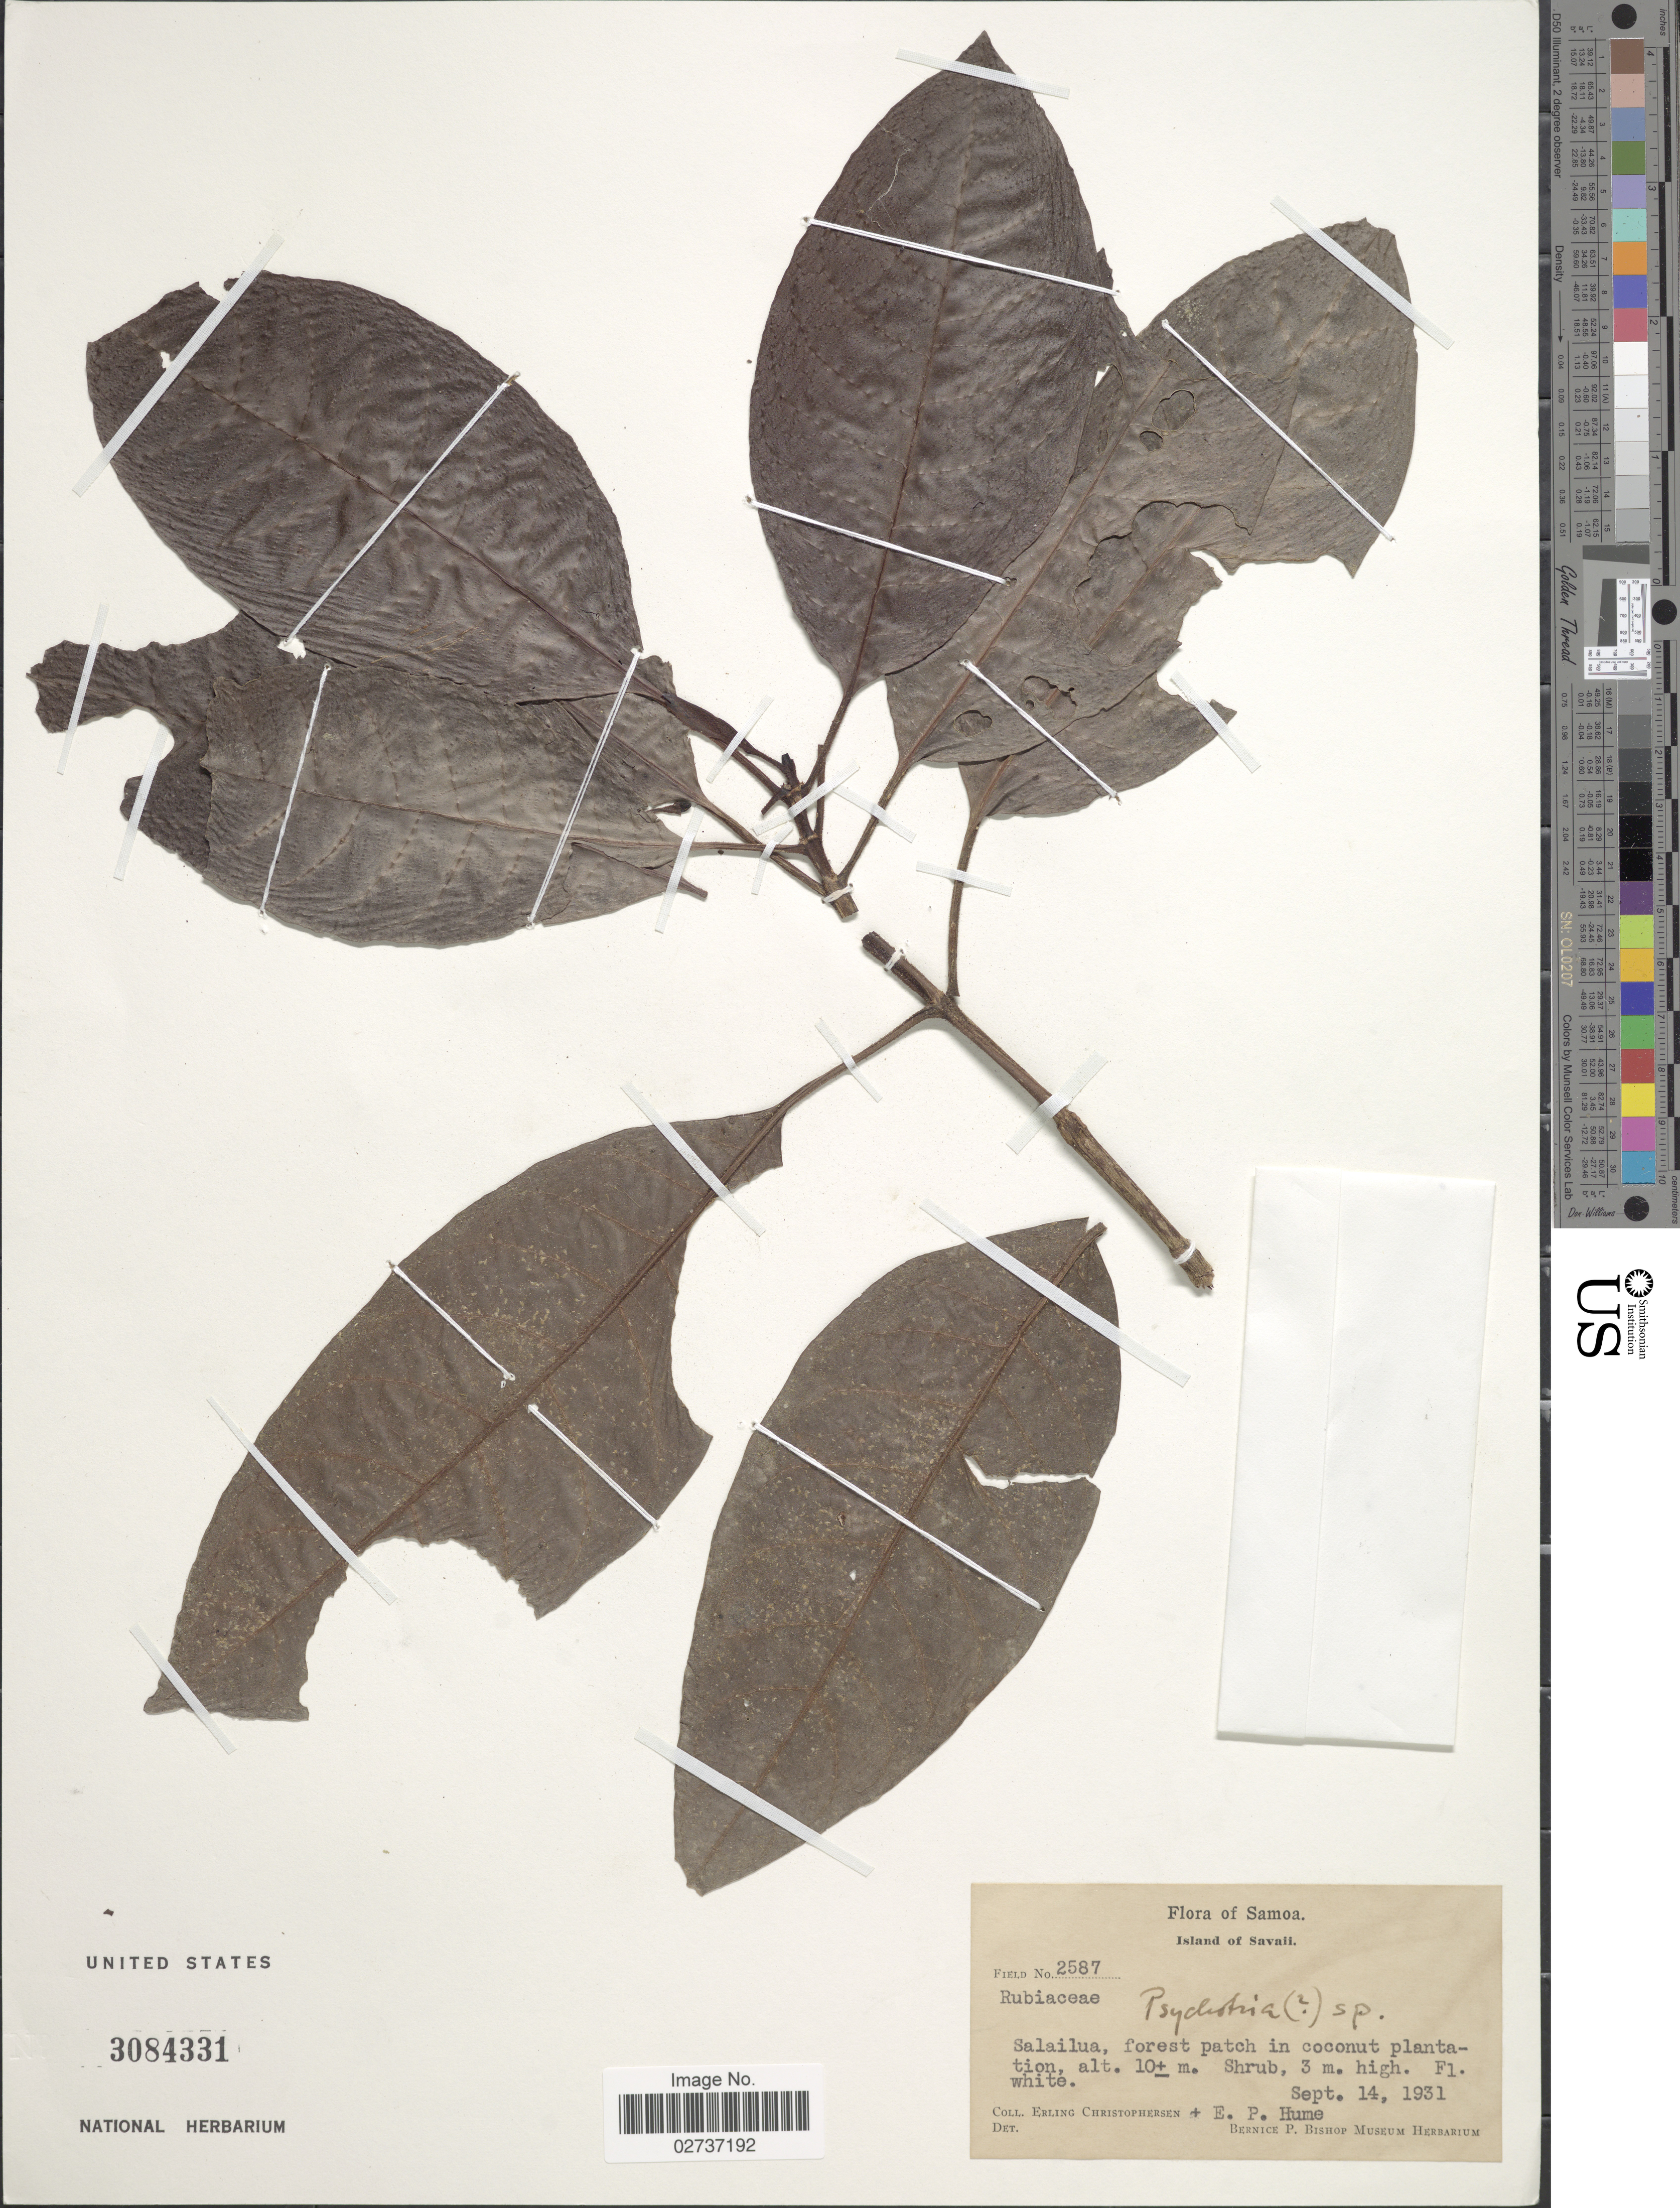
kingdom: Plantae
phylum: Tracheophyta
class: Magnoliopsida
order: Gentianales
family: Rubiaceae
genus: Psychotria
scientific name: Psychotria sp.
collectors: E. Christophersen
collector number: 2587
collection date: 1931-09-14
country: Samoa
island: Savai'i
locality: Island of Savaii, Salailua, forest patch in coconut plantation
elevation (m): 10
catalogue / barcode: US 3084331